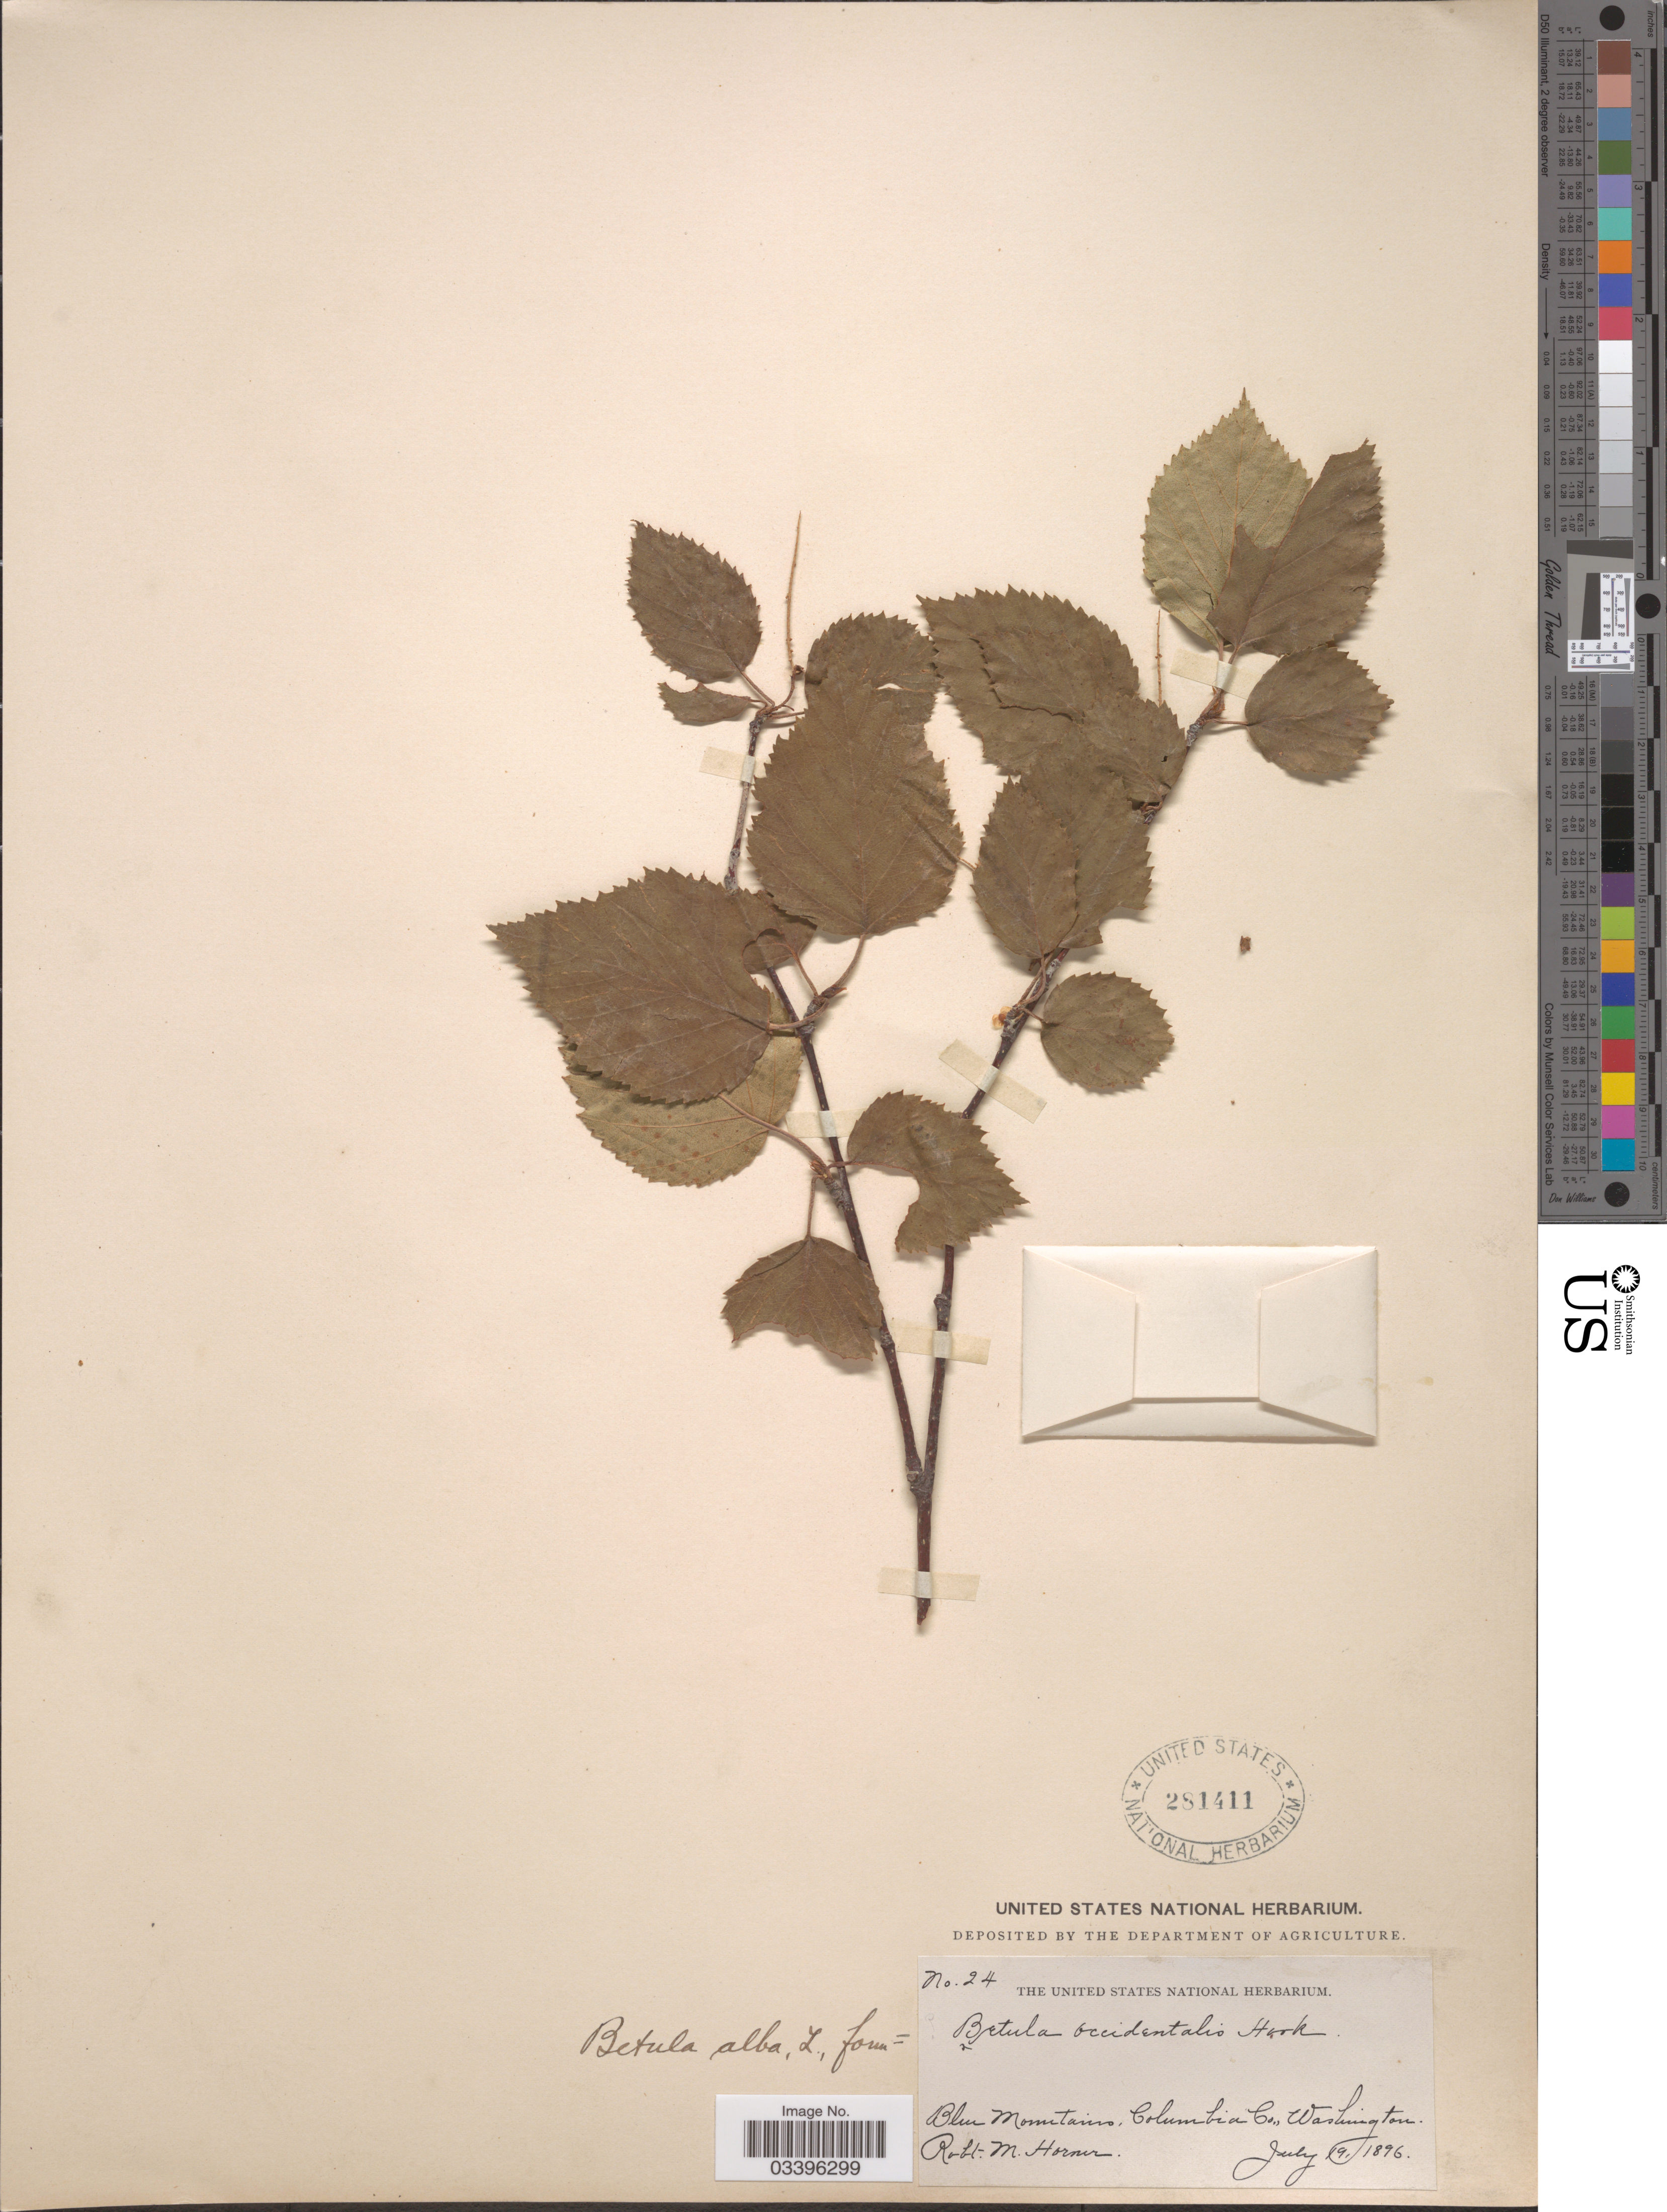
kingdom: Plantae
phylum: Tracheophyta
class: Magnoliopsida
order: Fagales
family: Betulaceae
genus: Betula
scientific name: Betula occidentalis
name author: Hook.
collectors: R. Horner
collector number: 24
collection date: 1896-07-19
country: United States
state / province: Washington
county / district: Columbia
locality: Blue Mountains, Columbia Co.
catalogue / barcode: US 281411